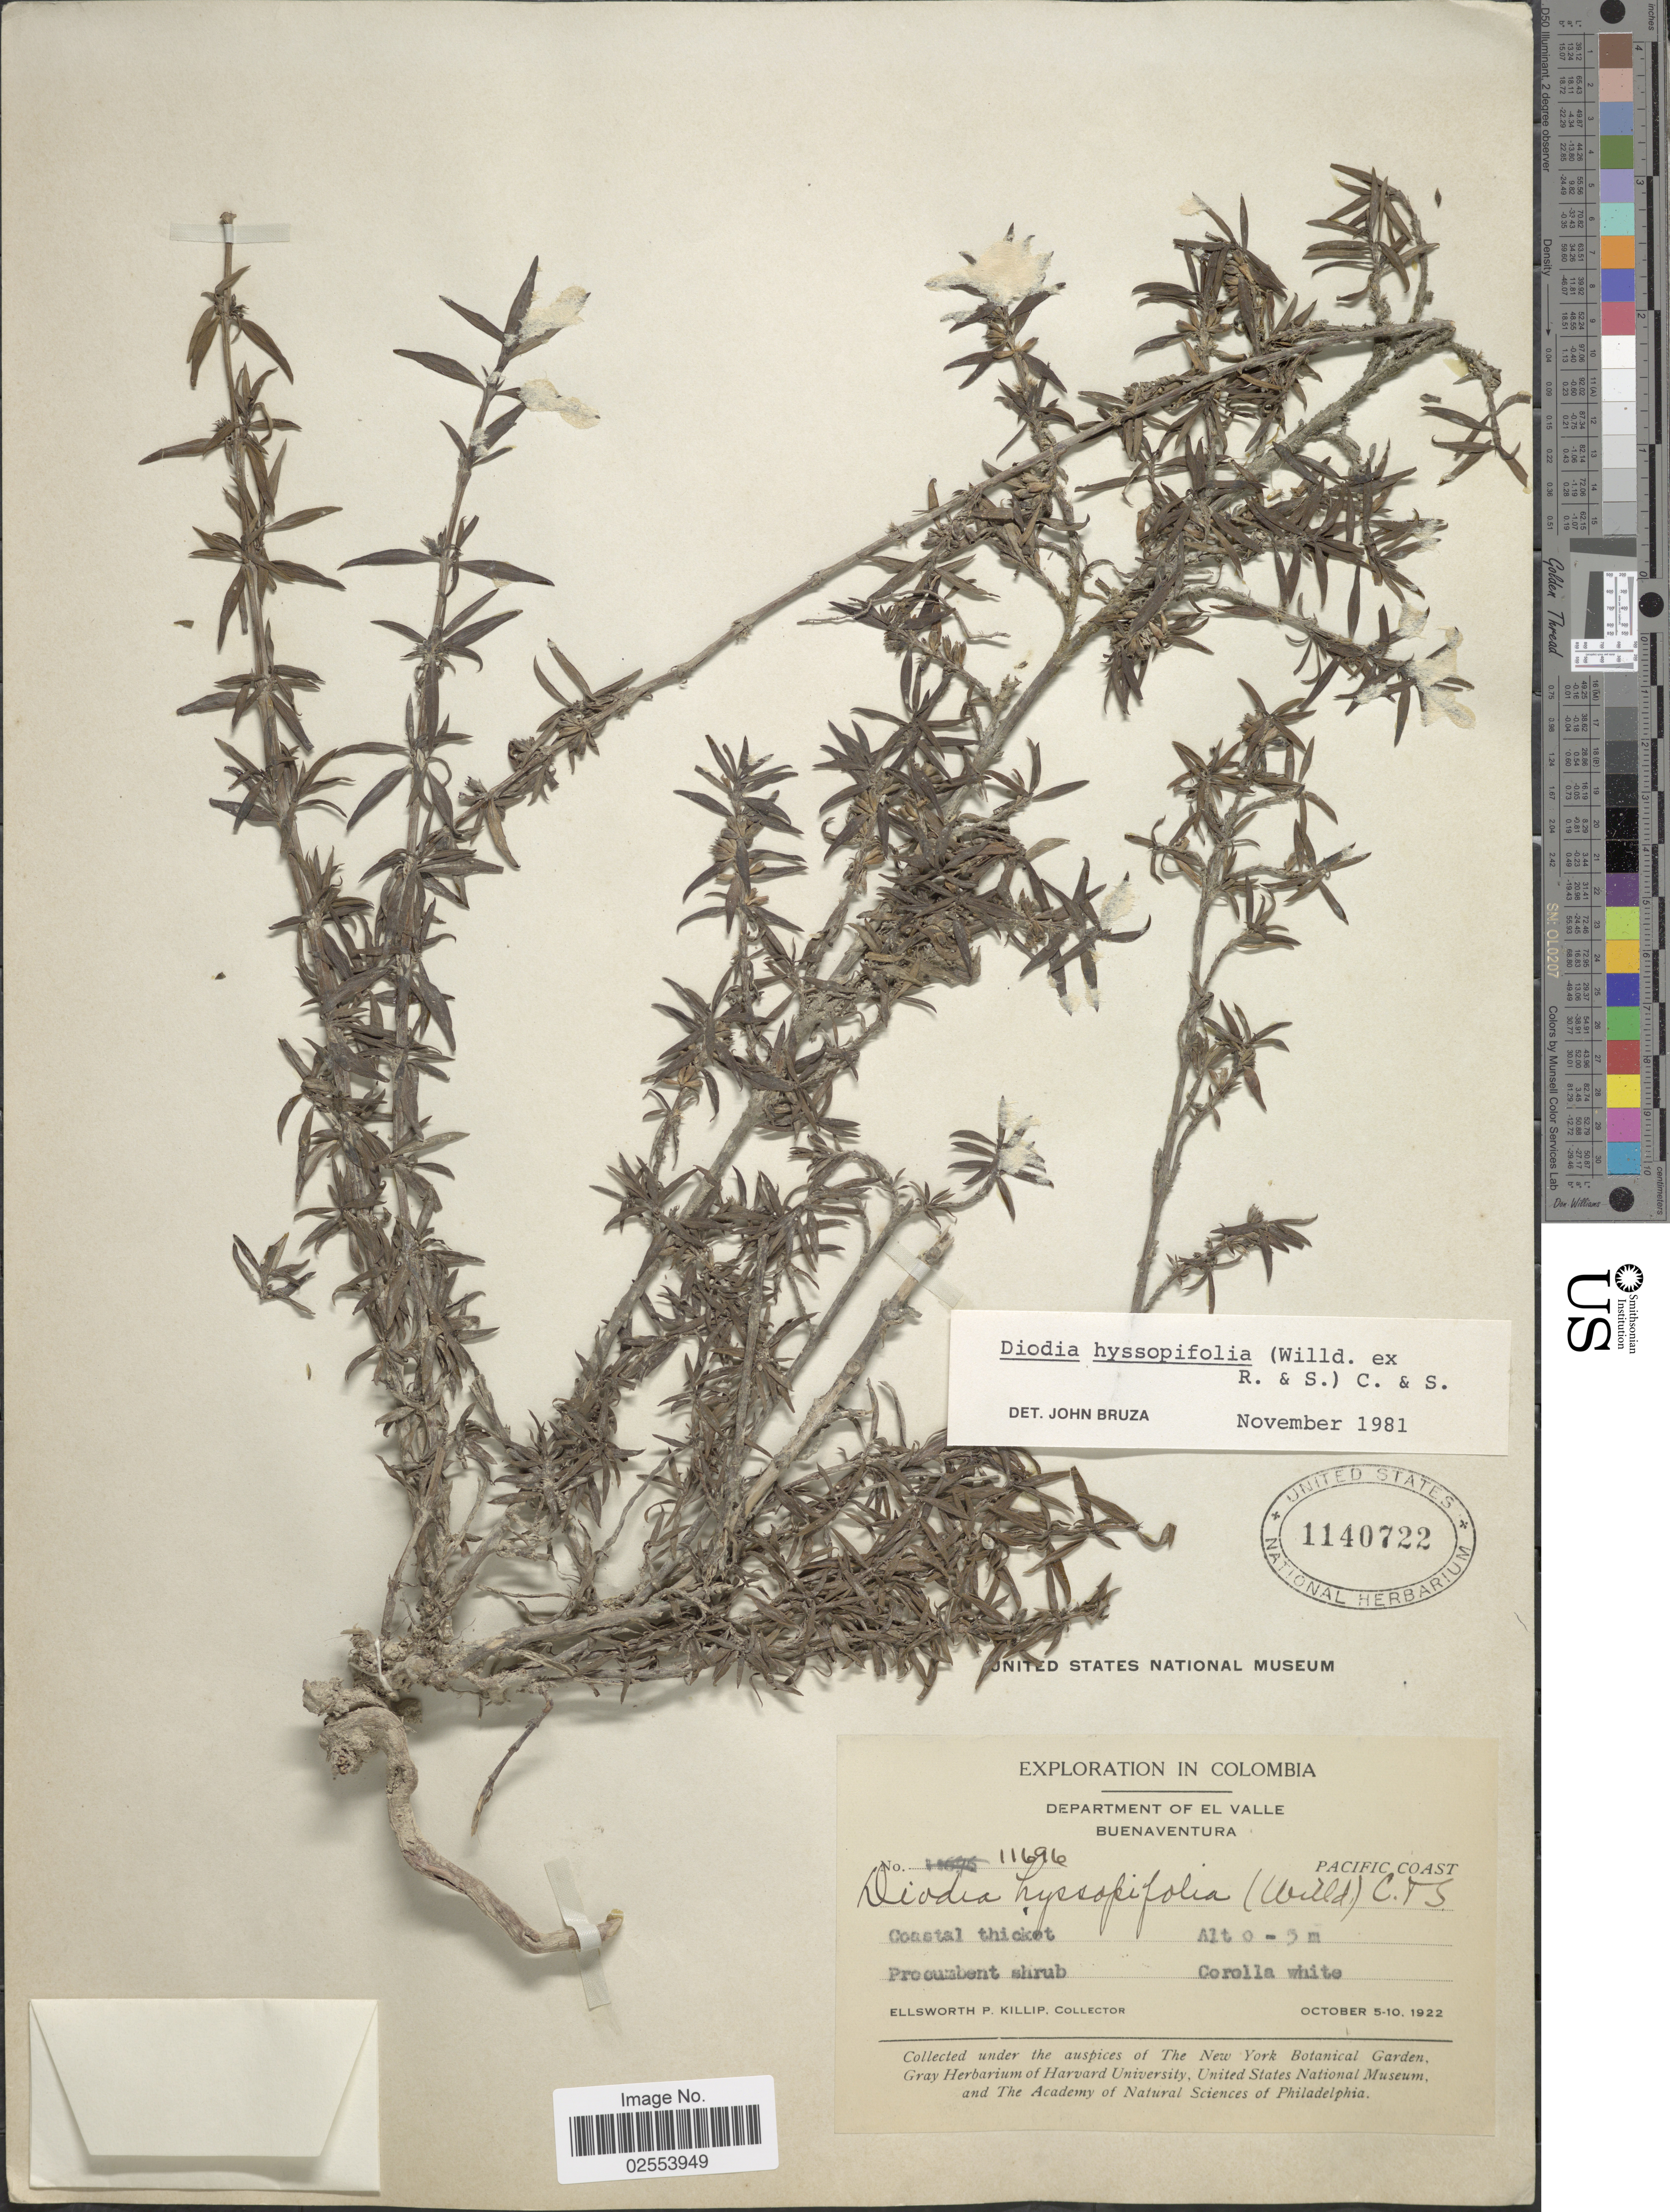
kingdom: Plantae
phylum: Tracheophyta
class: Magnoliopsida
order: Gentianales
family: Rubiaceae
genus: Spermacoce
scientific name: Spermacoce hyssopifolia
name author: Willd. ex Roem. & Schult.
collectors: E. P. Killip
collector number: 11696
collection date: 1922-10-05/1922-10-10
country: Colombia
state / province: Valle del Cauca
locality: Department of El Valle, Buenaventura, Pacific Slope, coastal thicket.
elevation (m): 0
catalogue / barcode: US 1140722